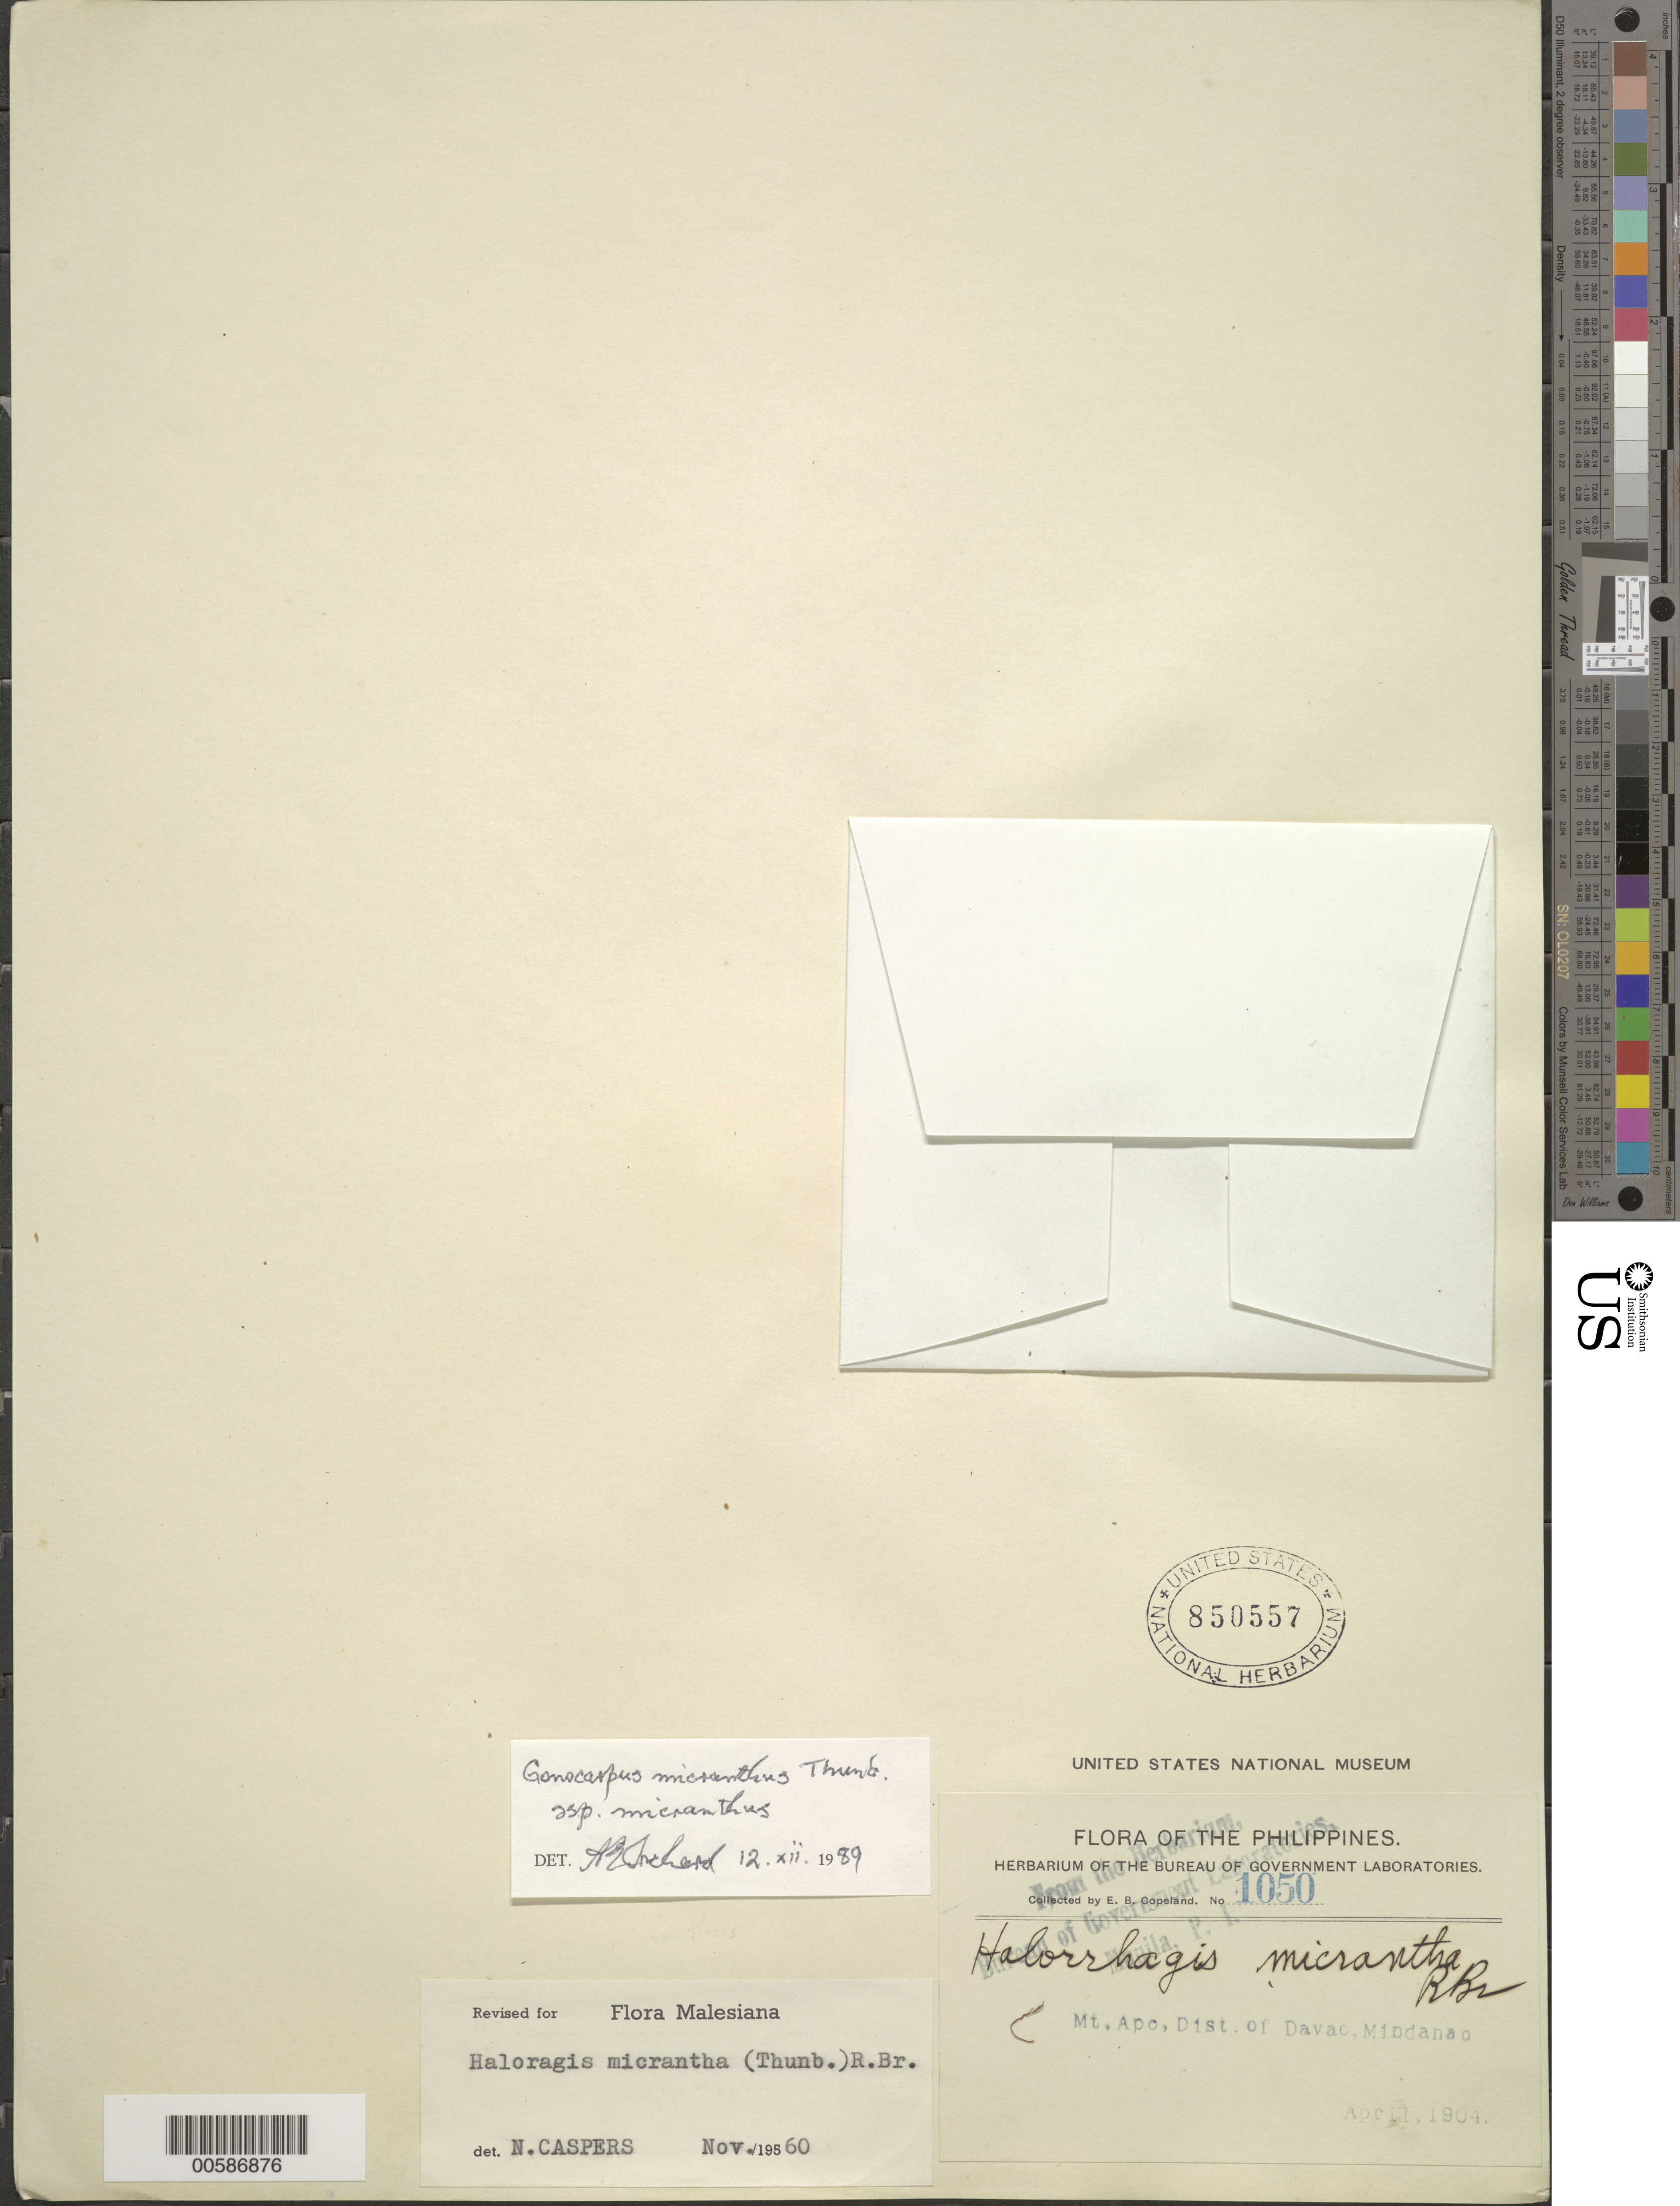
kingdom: Plantae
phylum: Tracheophyta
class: Magnoliopsida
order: Saxifragales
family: Haloragaceae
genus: Gonocarpus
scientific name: Gonocarpus micranthus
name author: Thunb.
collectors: E. B. Copeland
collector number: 1050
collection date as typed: Apr 1904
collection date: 1904-04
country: Philippines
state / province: Davao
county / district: Davao del Sur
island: Mindanao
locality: Mt. Apo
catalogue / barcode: US 850557